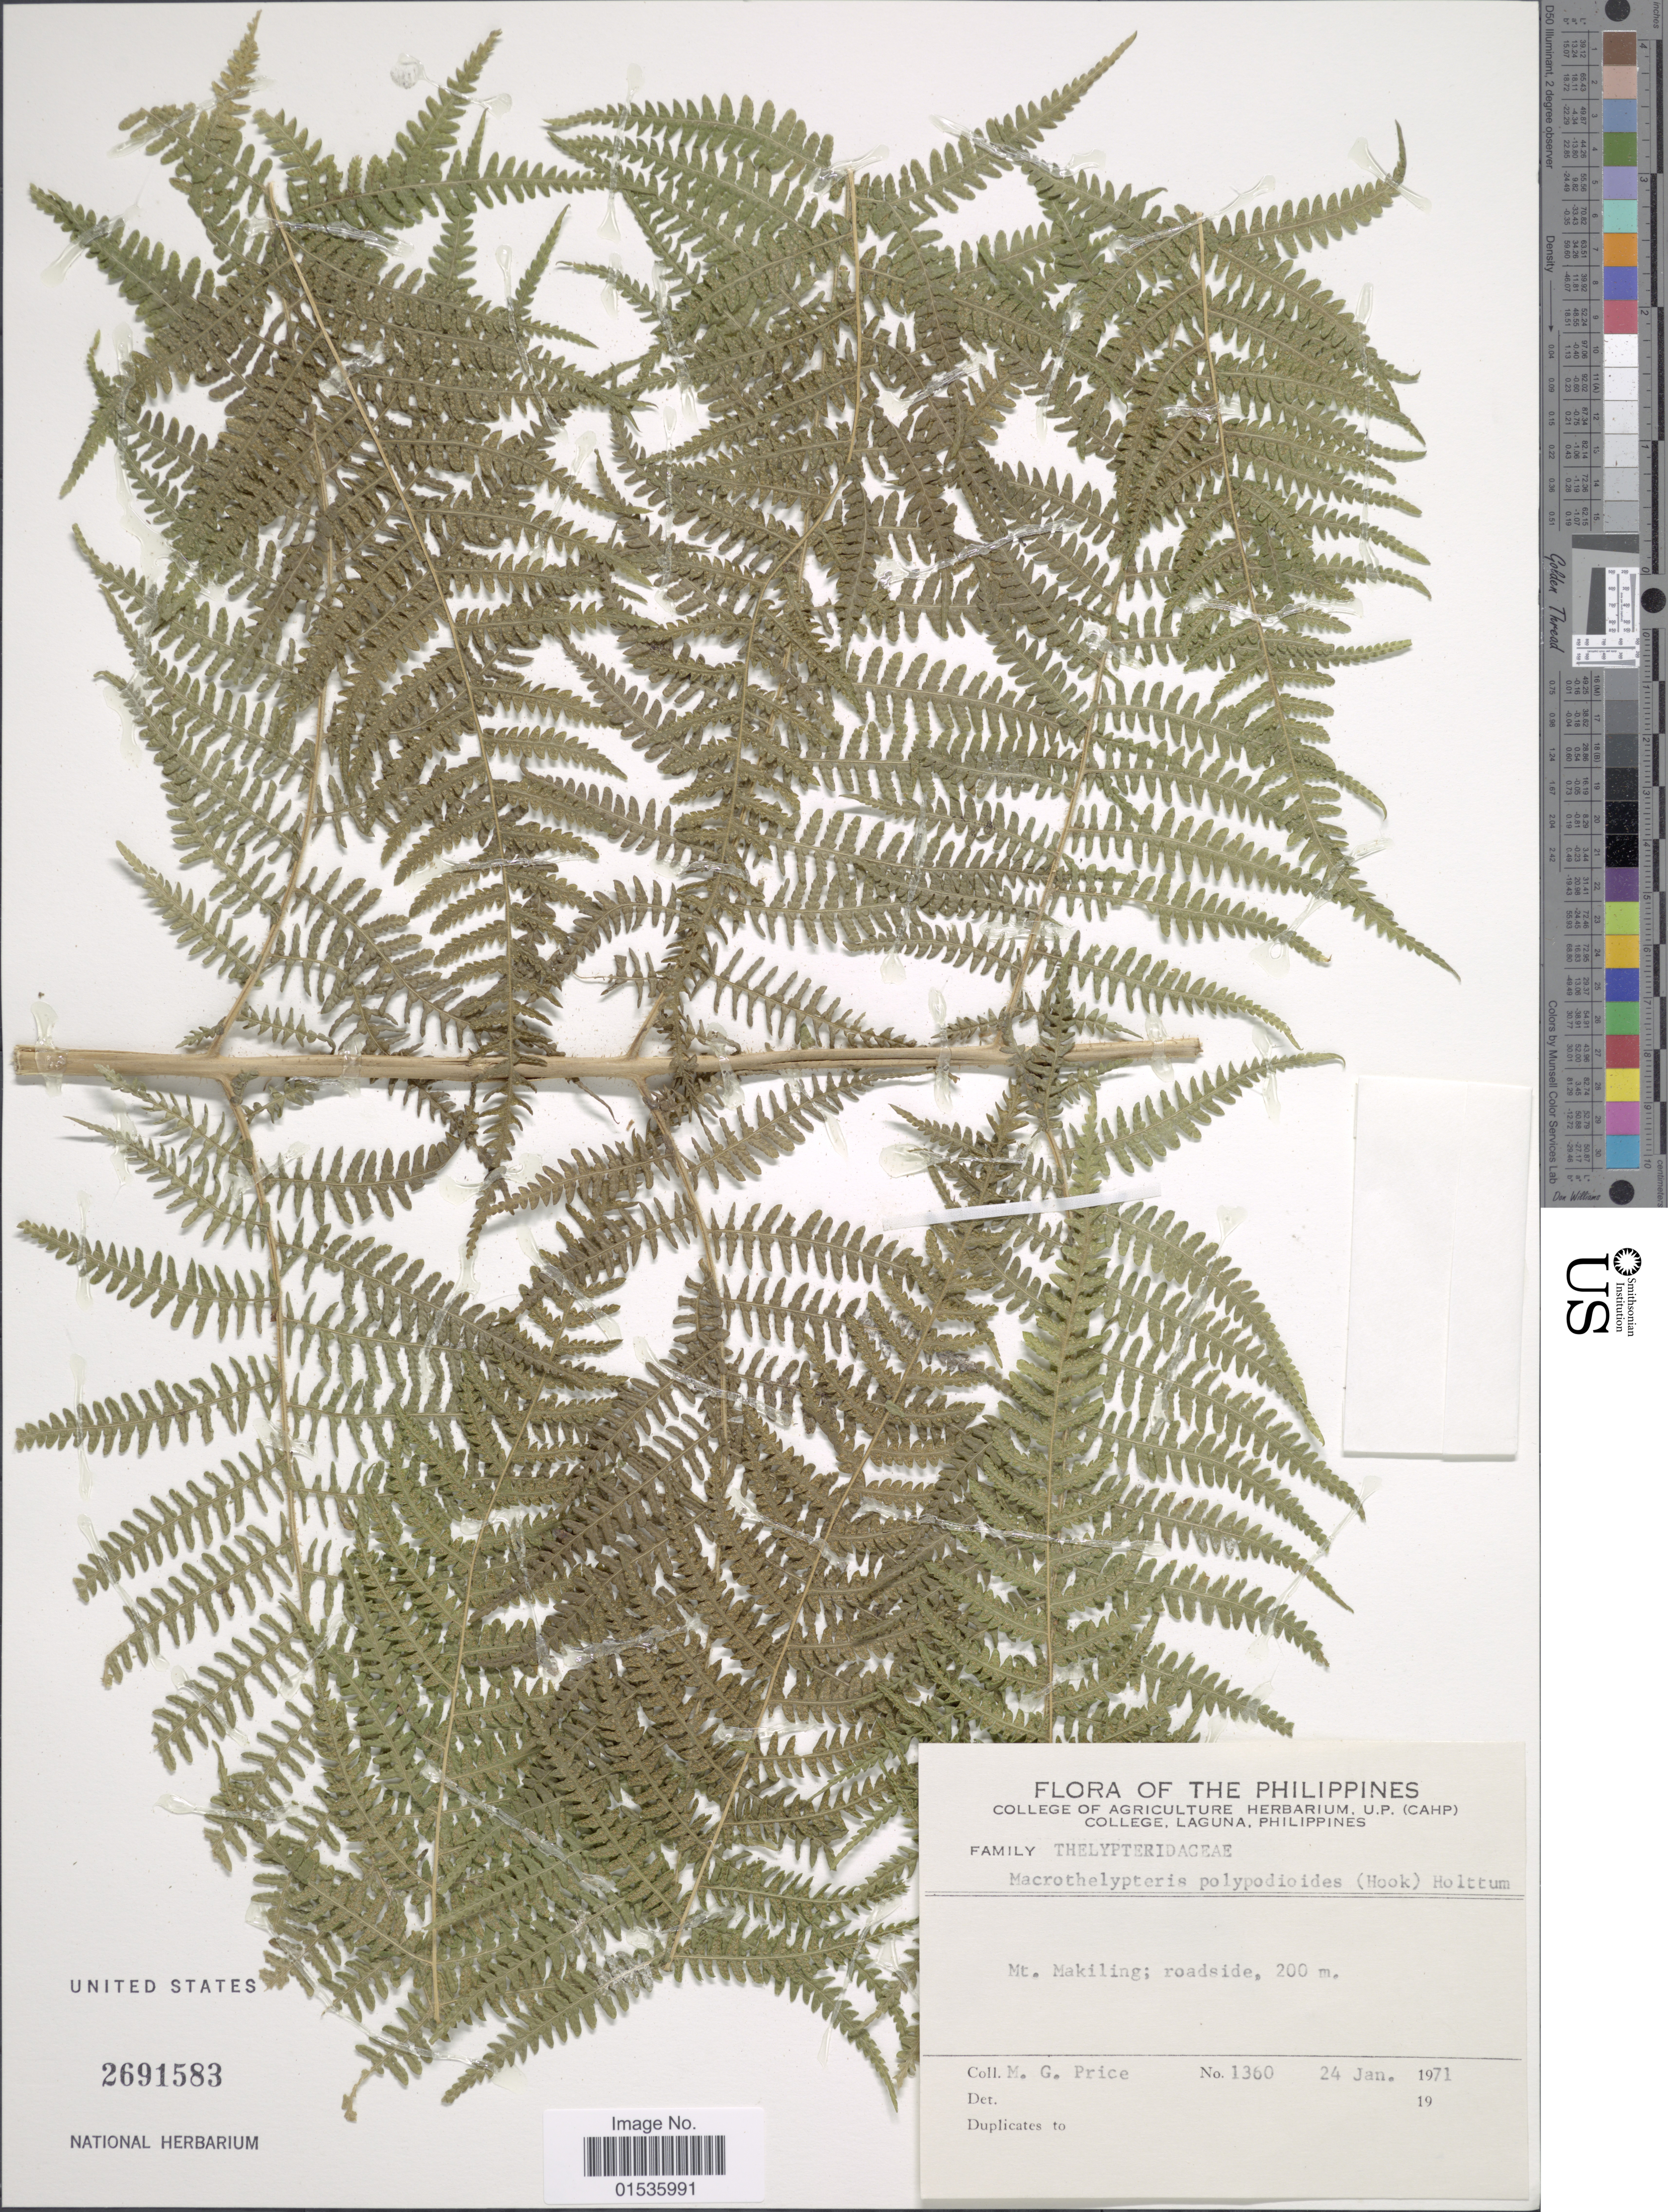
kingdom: Plantae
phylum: Tracheophyta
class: Polypodiopsida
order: Polypodiales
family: Thelypteridaceae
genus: Macrothelypteris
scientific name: Macrothelypteris polypodioides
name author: (Hook.) Holttum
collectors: M. G. Price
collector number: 1360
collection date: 1971-01-24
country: Philippines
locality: Philippines, Mt. Makiling; roadside.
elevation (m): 200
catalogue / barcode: US 2691583